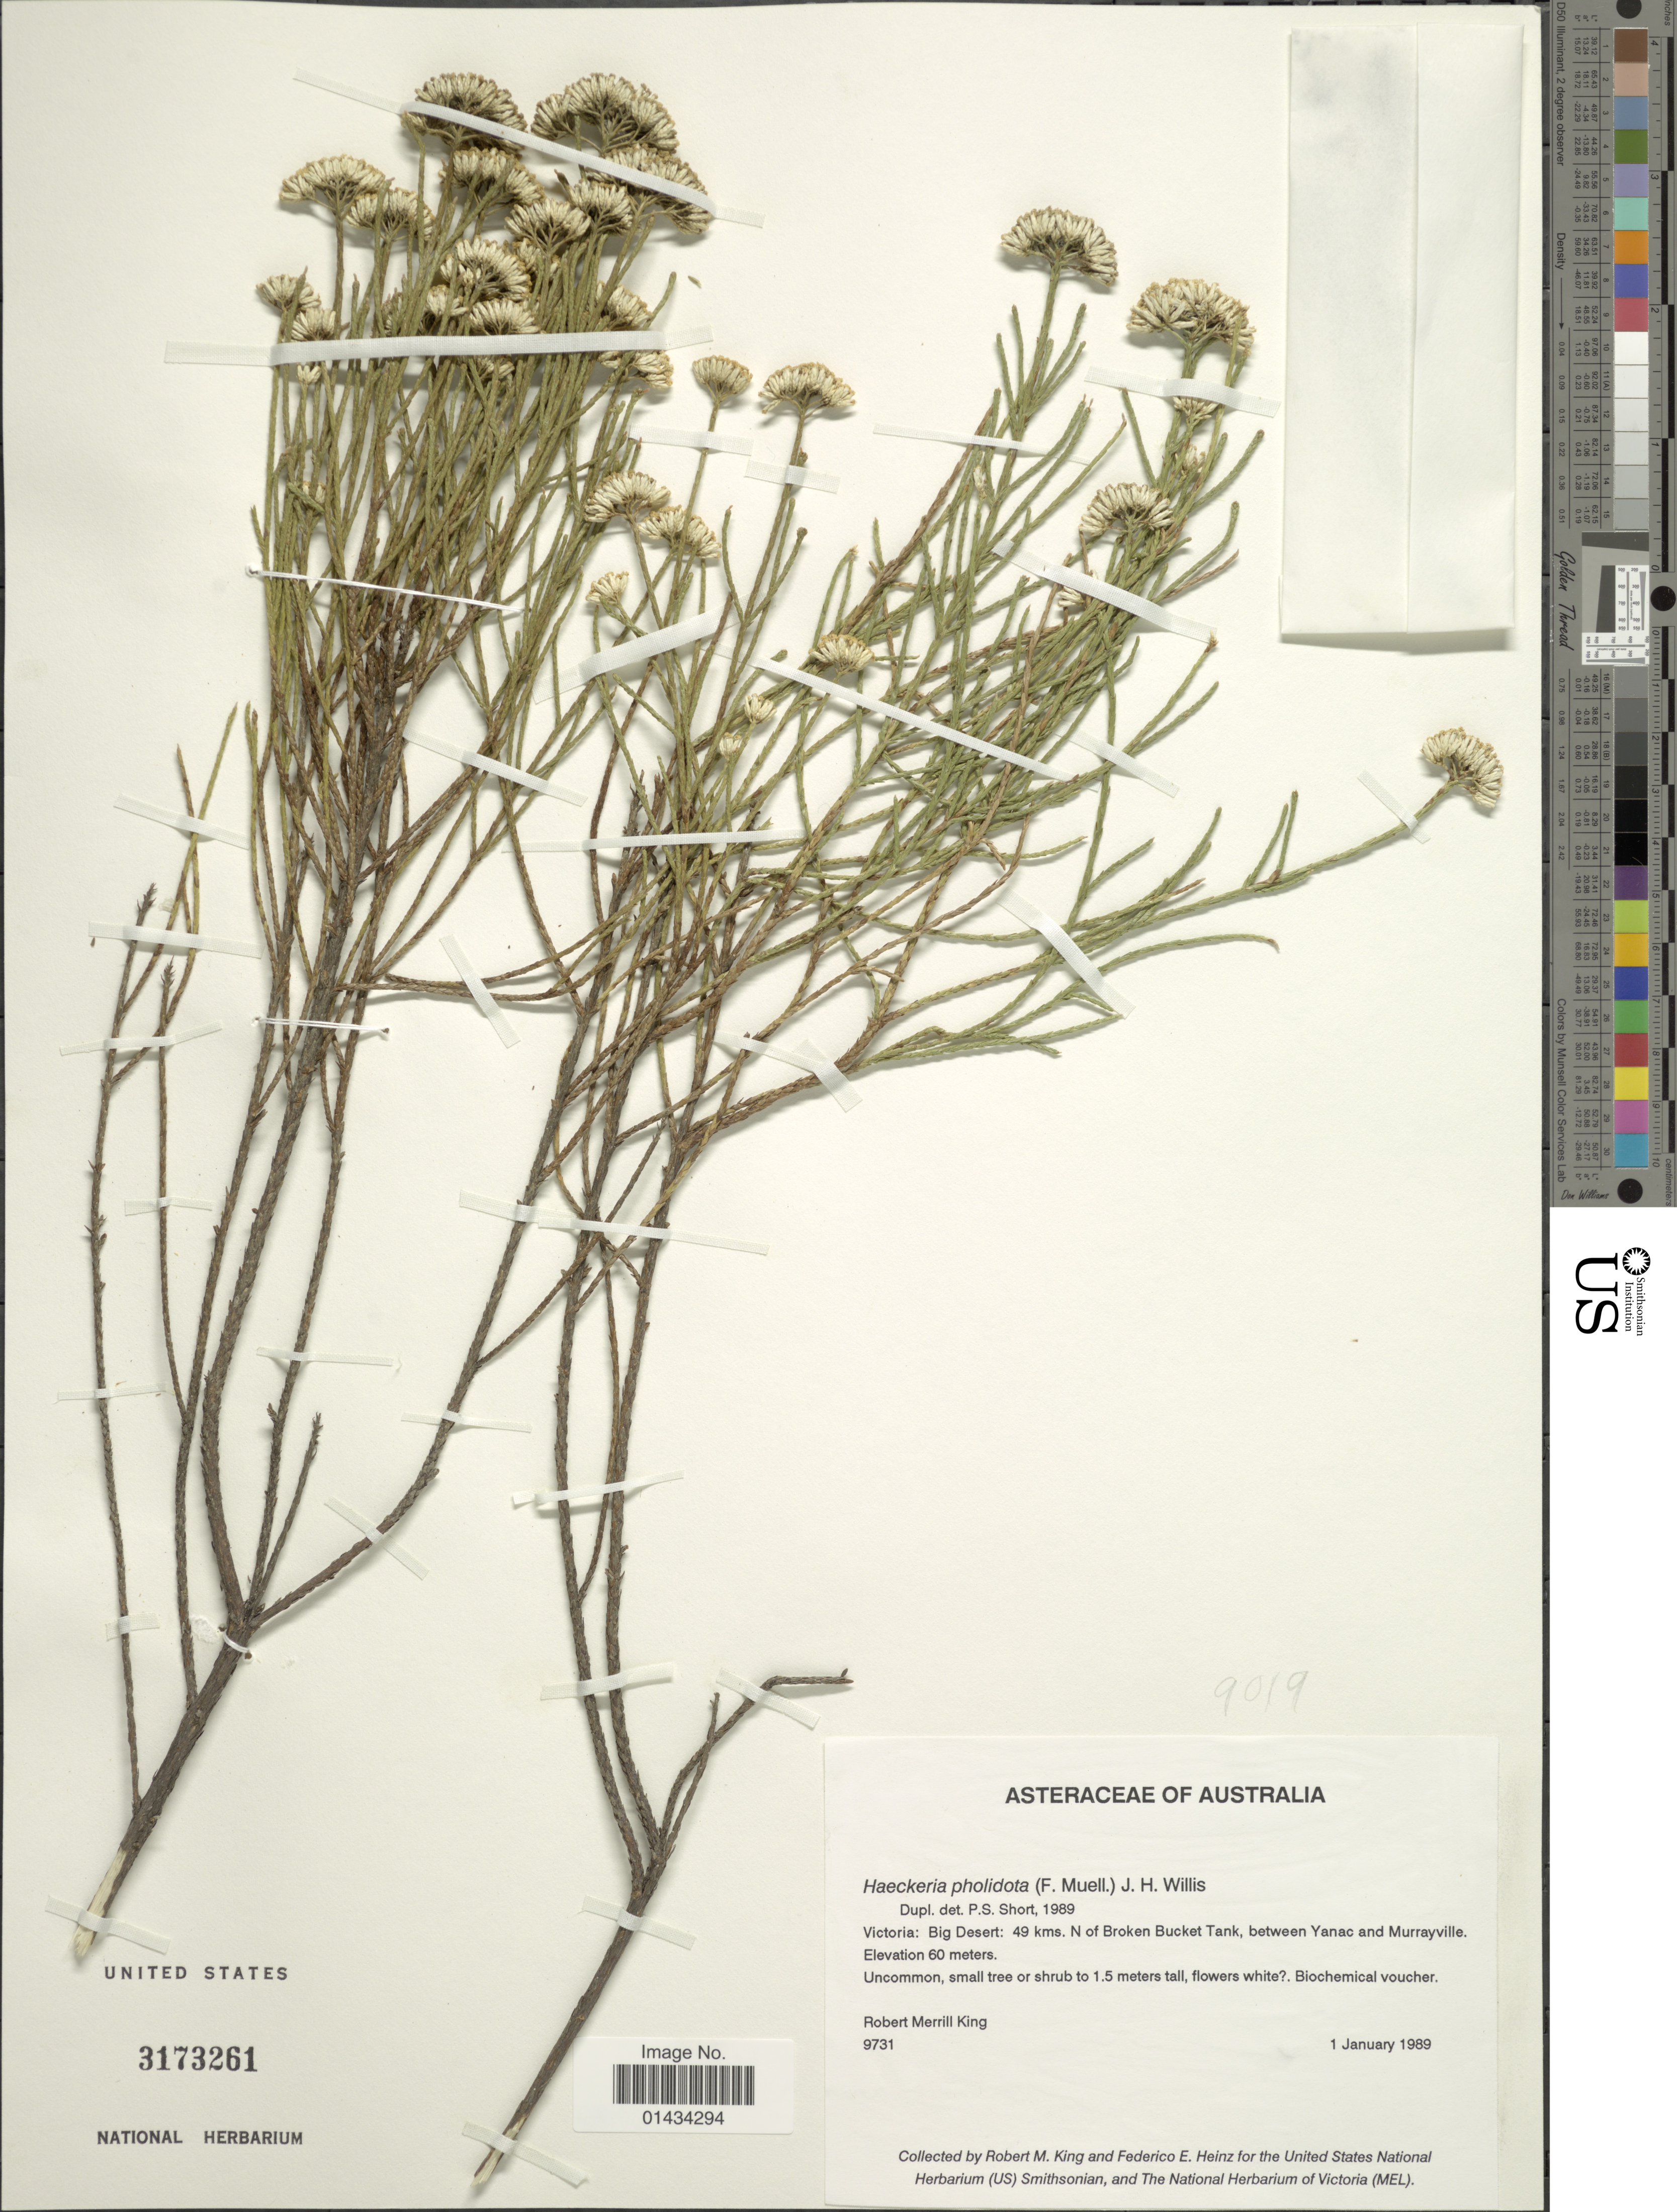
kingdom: Plantae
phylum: Tracheophyta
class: Magnoliopsida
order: Asterales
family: Asteraceae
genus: Haeckeria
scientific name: Haeckeria pholidota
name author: (F. Muell.) J.H. Willis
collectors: R. M. King & F. Heinz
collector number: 9731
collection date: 1989-01-01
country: Australia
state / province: Victoria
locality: Victoria: Big Desert: 49 kms. N of Broken Bucket Tank, between Yanac and Murrayville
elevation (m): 60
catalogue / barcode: US 3173261